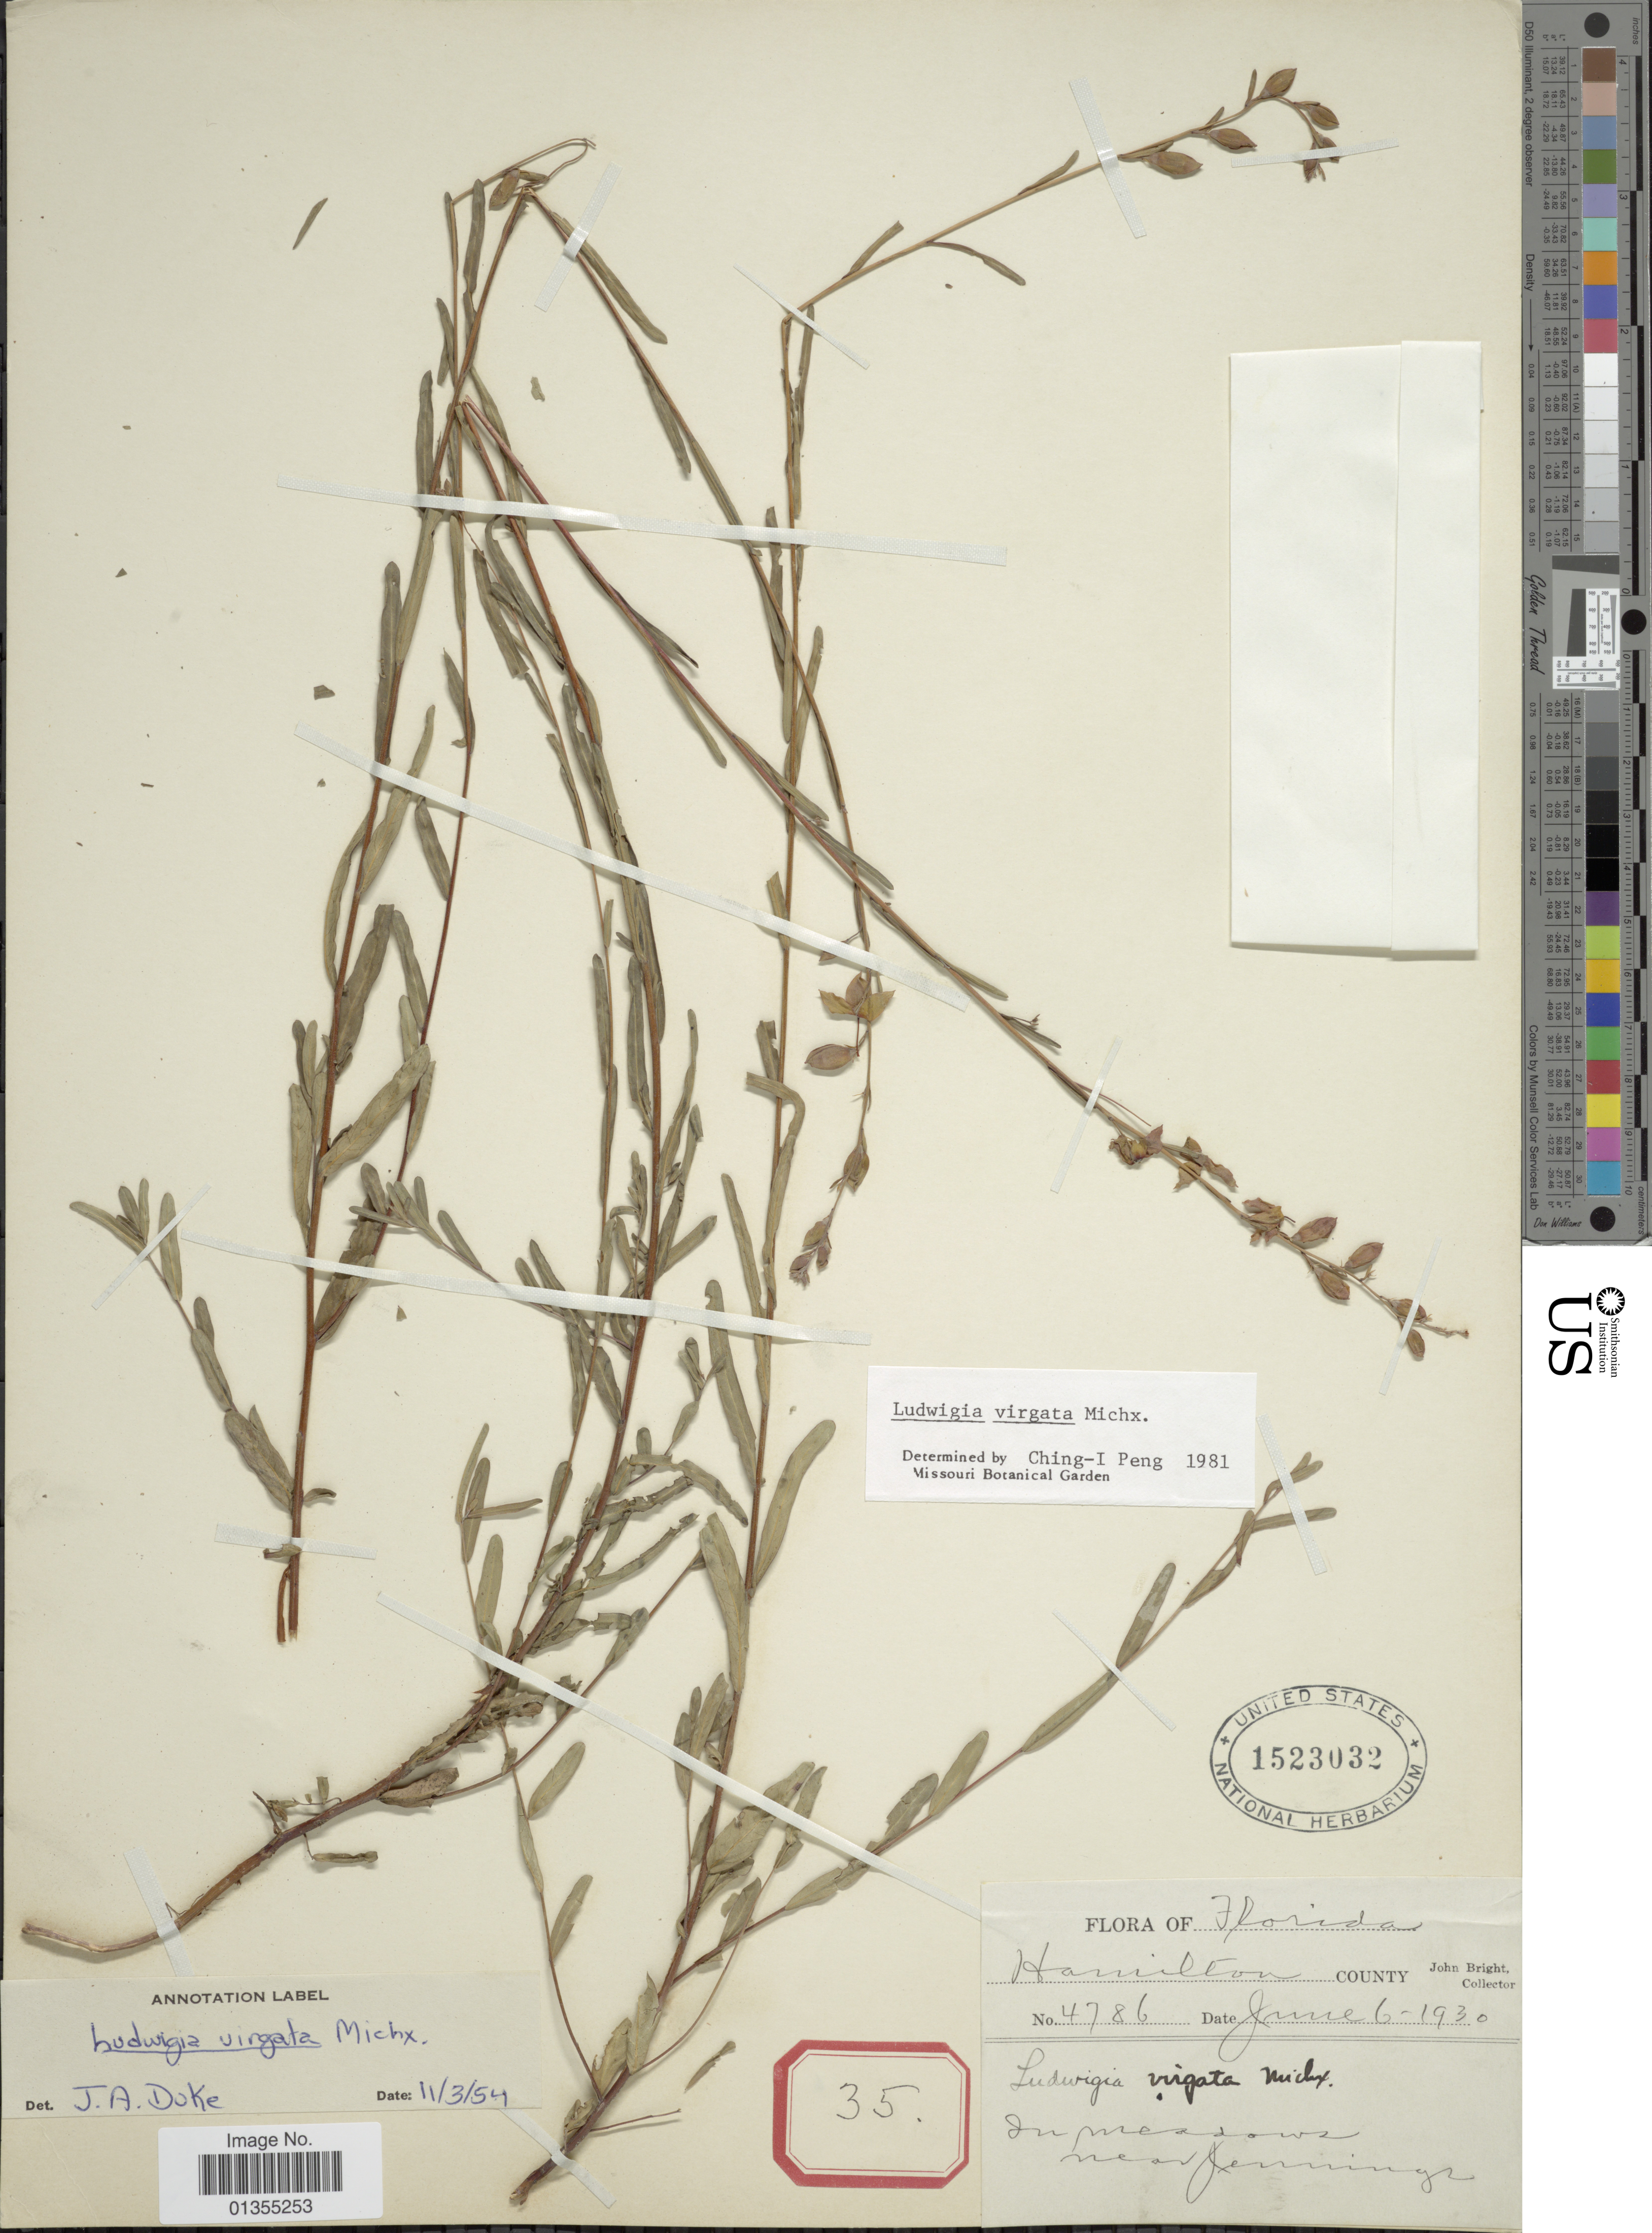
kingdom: Plantae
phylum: Tracheophyta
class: Magnoliopsida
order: Myrtales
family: Onagraceae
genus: Ludwigia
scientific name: Ludwigia virgata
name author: Michx.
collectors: J. Bright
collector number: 4786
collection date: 1930-06-06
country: United States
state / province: Florida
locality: Hamilton County. In meadows near Jennings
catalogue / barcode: US 1523032